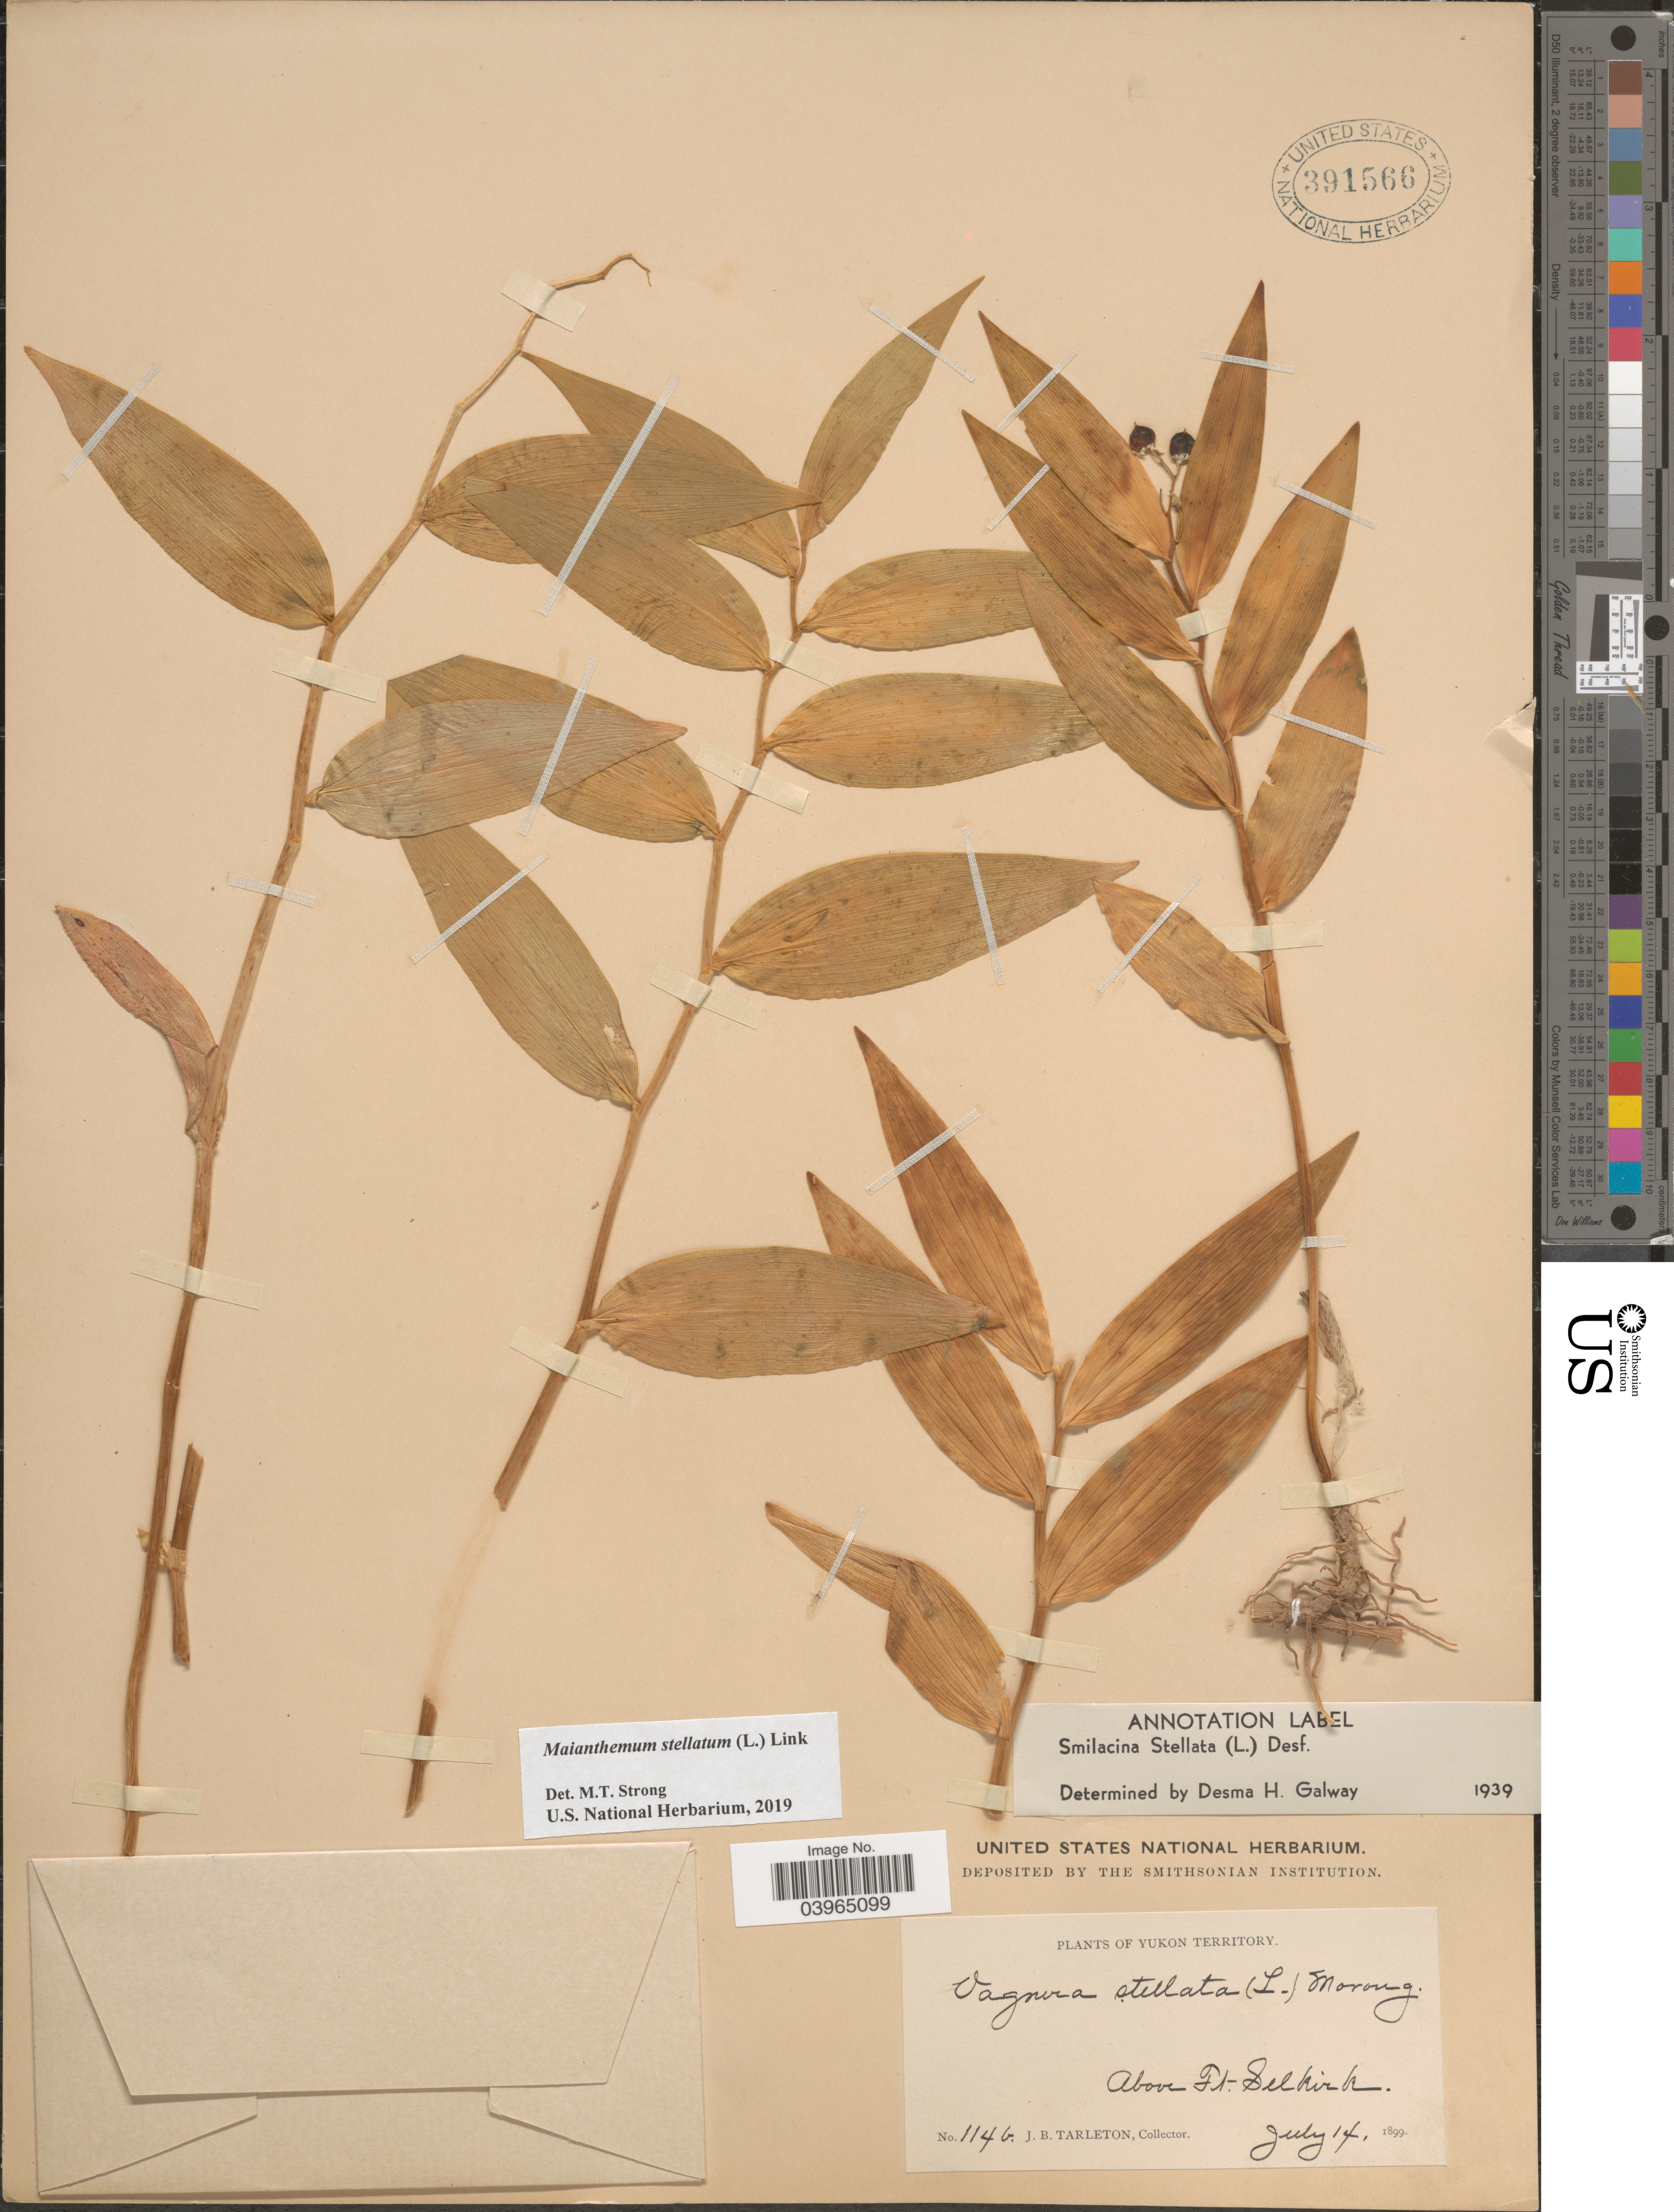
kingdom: Plantae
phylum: Tracheophyta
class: Liliopsida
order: Asparagales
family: Asparagaceae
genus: Maianthemum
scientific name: Maianthemum stellatum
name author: (L.) Link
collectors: J. Tarleton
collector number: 114b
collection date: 1899-07-14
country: Canada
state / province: Yukon Territory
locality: Above Ft. Selkirk.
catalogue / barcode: US 391566